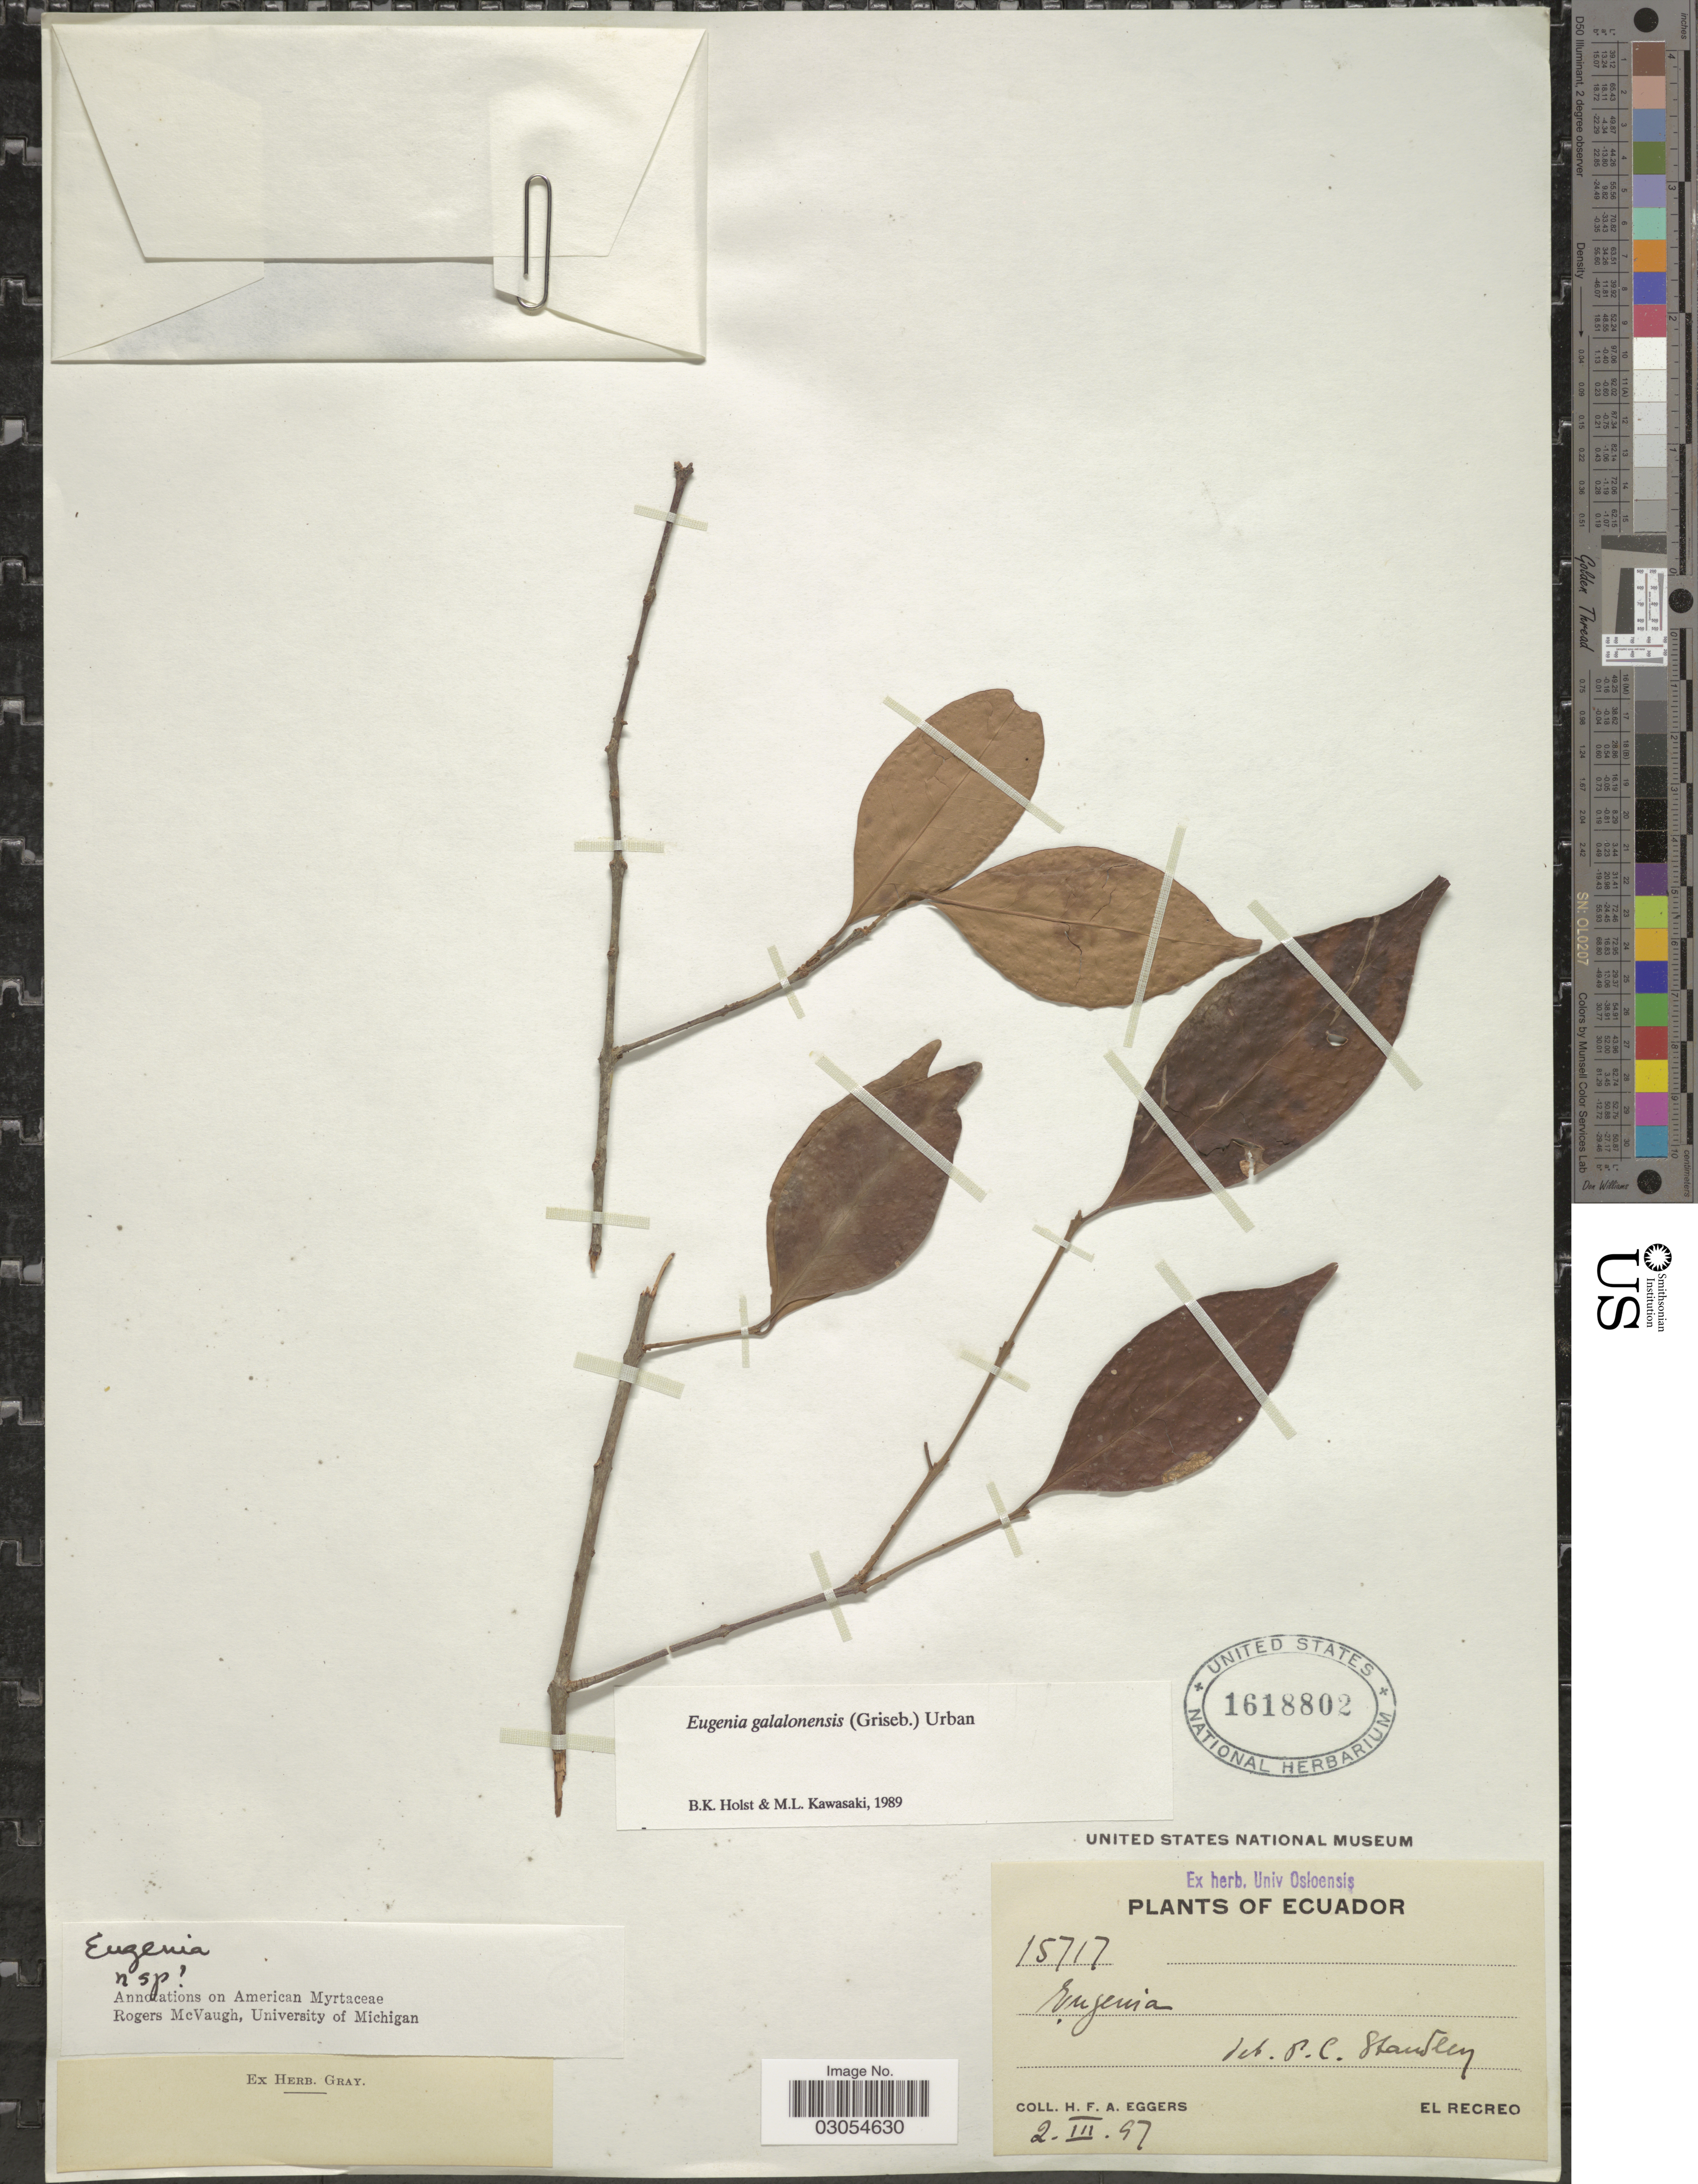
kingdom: Plantae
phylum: Tracheophyta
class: Magnoliopsida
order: Myrtales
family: Myrtaceae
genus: Eugenia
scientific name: Eugenia galalonensis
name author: (Griseb.) Krug & Urb.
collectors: H. Eggers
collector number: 15717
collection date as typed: Transcribed d/m/y: 2/3/97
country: Ecuador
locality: El Recreo.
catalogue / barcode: US 1618802